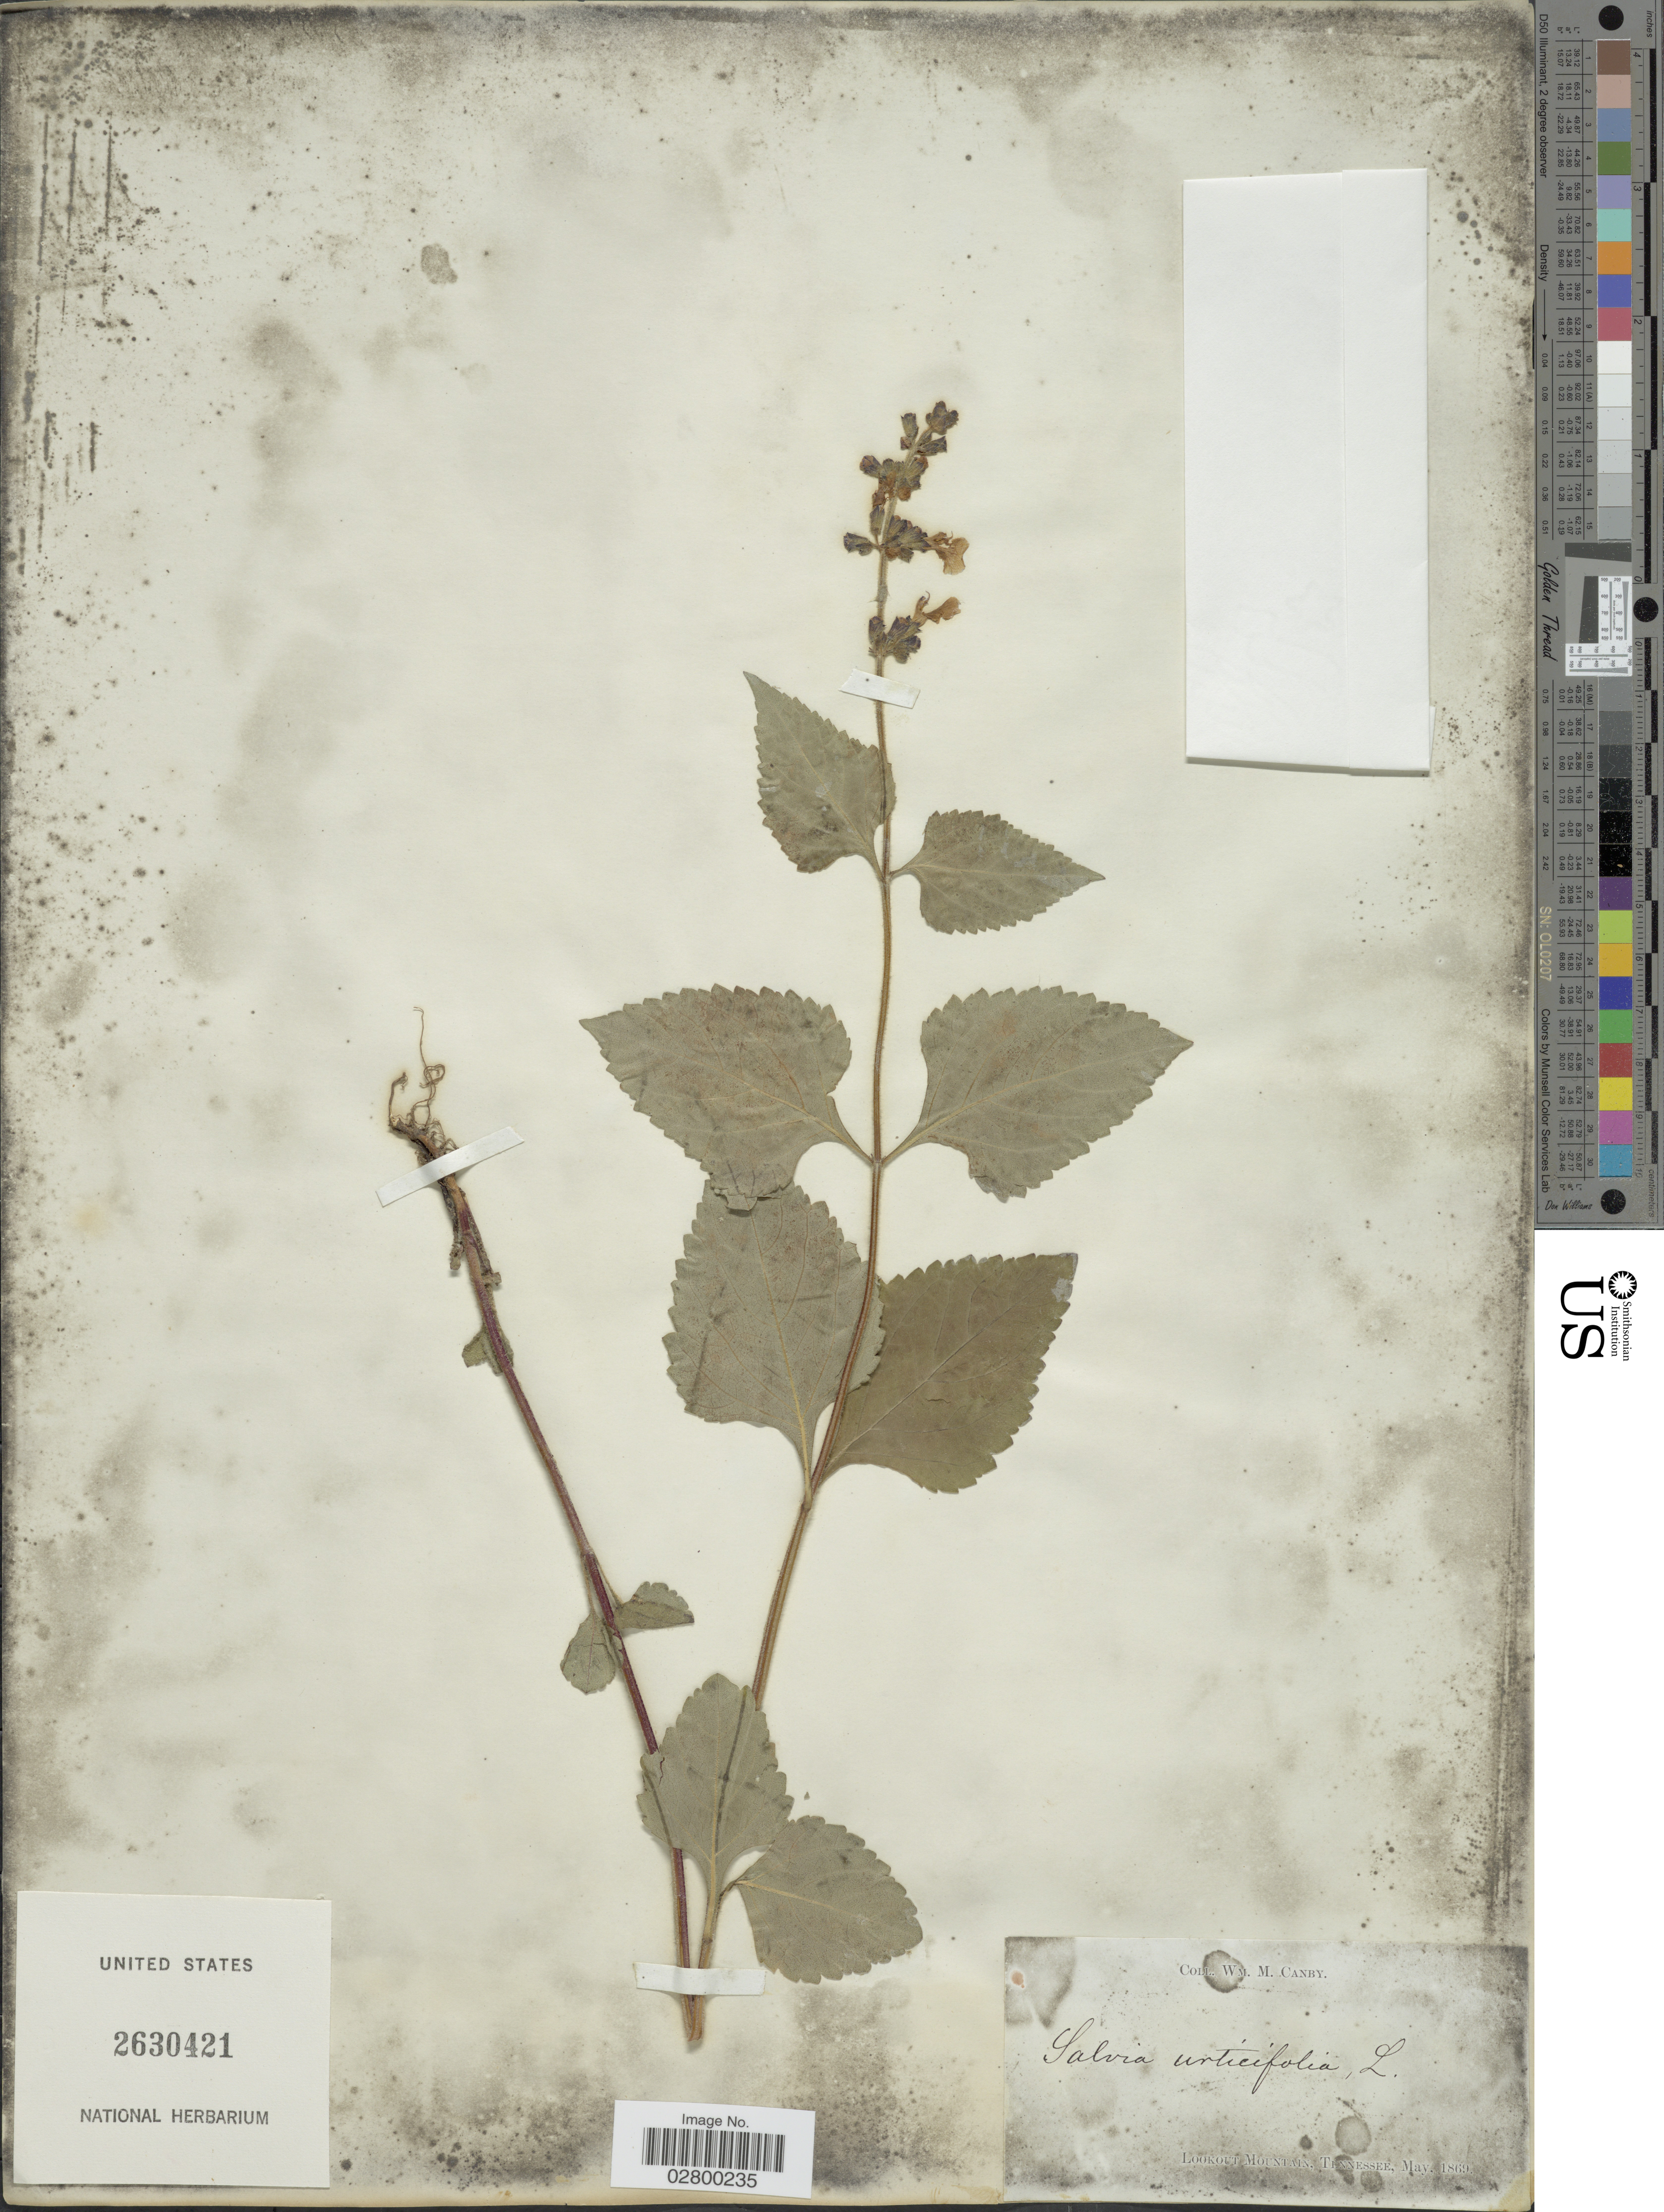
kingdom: Plantae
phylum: Tracheophyta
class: Magnoliopsida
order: Lamiales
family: Lamiaceae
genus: Salvia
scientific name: Salvia urticifolia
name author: L.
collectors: W. M. Canby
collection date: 1869-05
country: United States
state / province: Tennessee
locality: Lookout Mountain.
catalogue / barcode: US 2630421